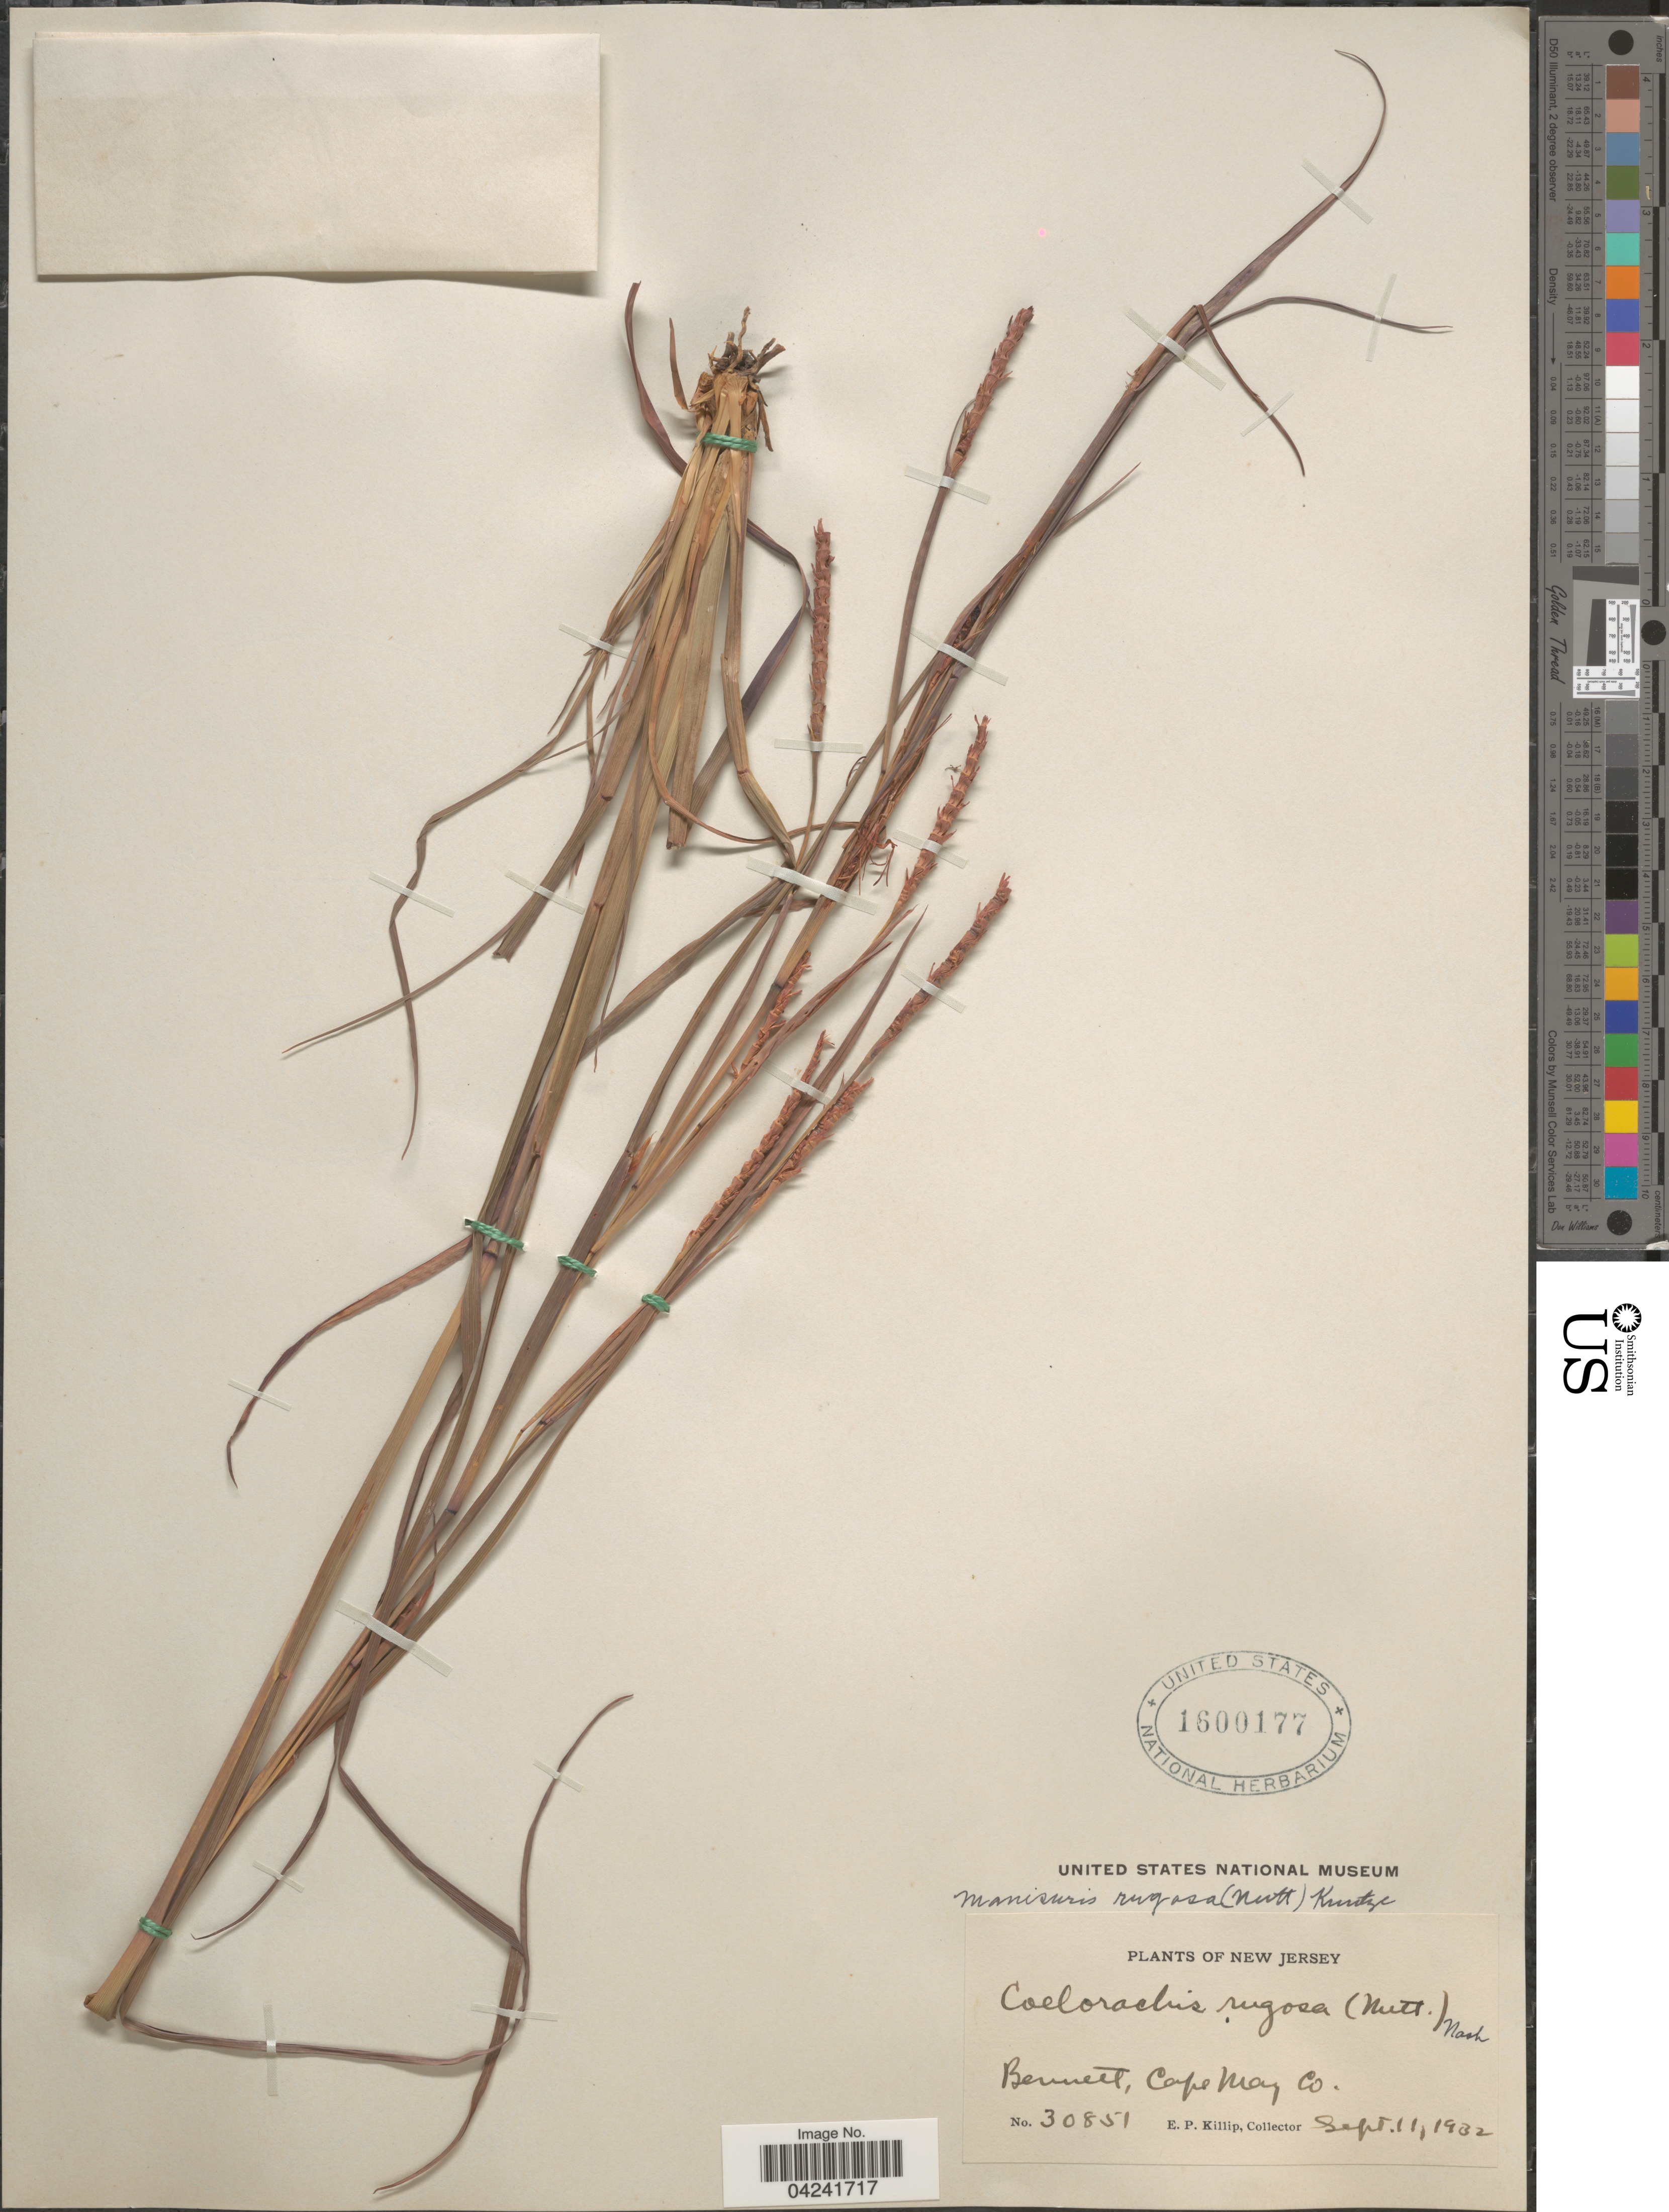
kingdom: Plantae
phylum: Tracheophyta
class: Liliopsida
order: Poales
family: Poaceae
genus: Mnesithea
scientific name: Mnesithea rugosa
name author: (Nutt.) de Koning & Sosef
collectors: E. P. Killip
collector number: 30851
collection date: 1932-09-11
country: United States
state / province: New Jersey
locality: Bernett, Cape May Co.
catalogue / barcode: US 1600177